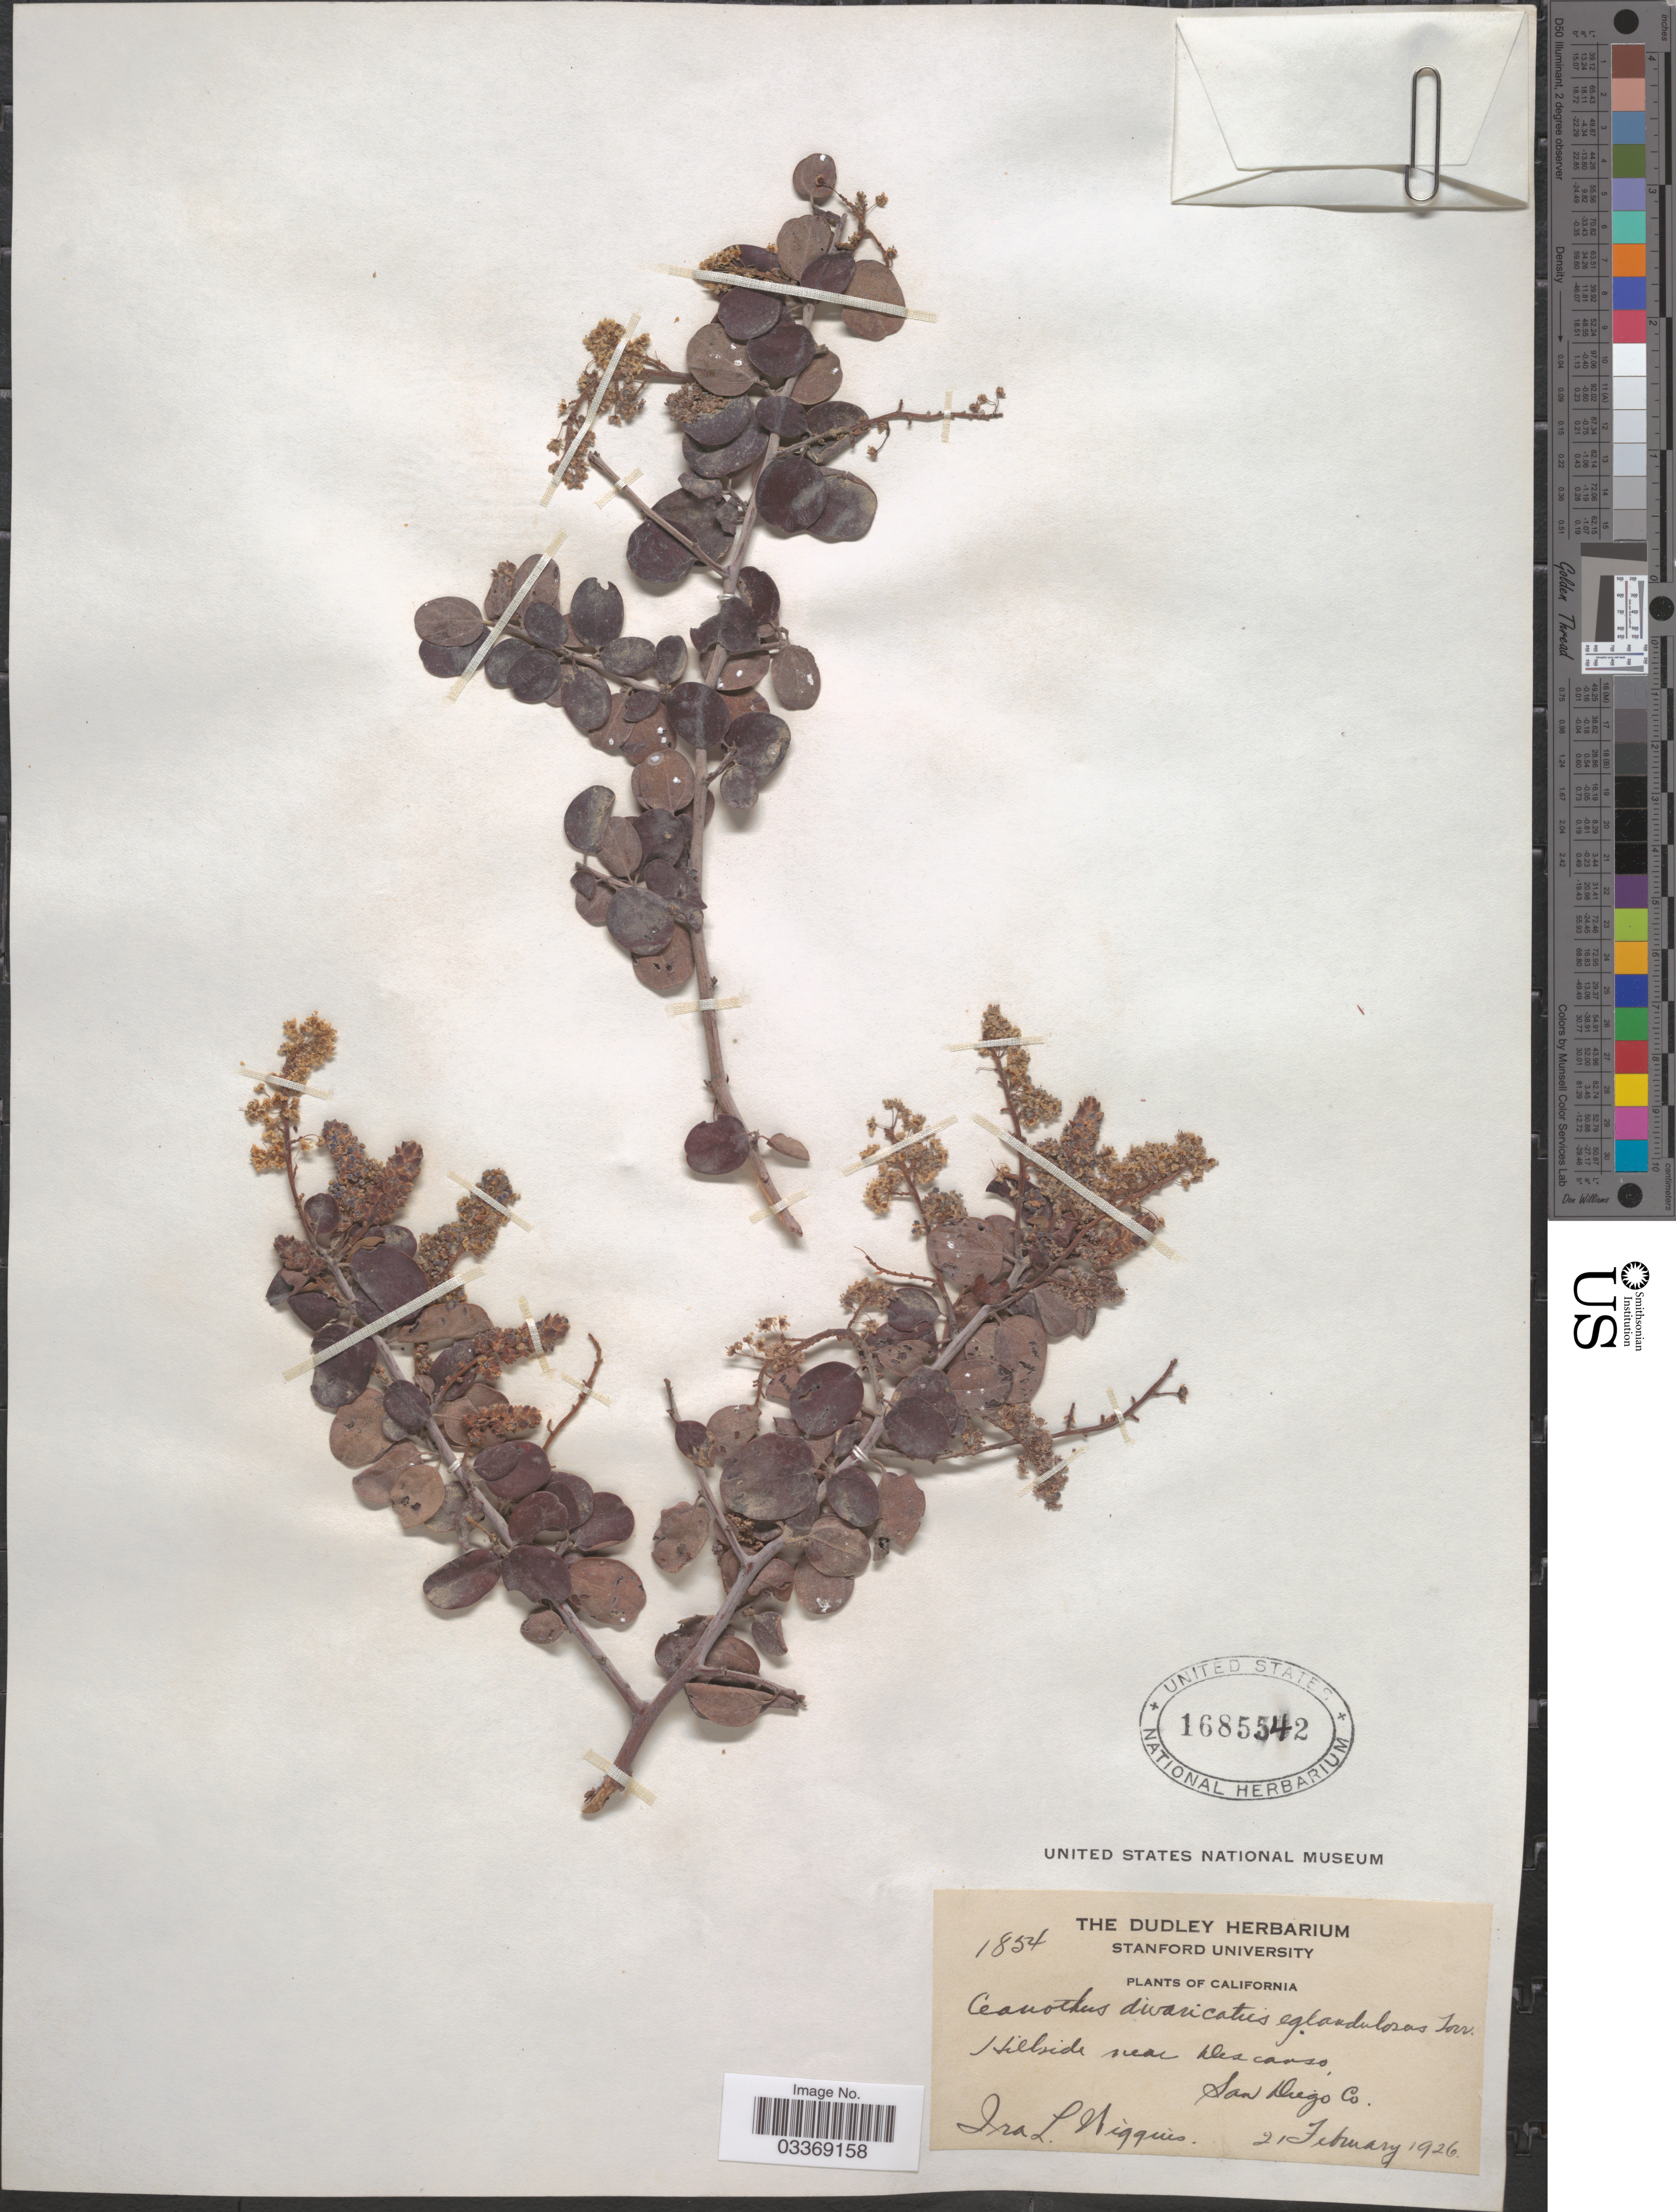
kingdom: Plantae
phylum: Tracheophyta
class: Magnoliopsida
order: Rosales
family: Rhamnaceae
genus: Ceanothus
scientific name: Ceanothus divaricatus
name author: Nutt. ex Torr. & S.F. Gray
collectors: I. L. Wiggins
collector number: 1854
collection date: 1926-02-21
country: United States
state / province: California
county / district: San Diego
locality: Hillside near Descanso, San Diego Co.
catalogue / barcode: US 1685542